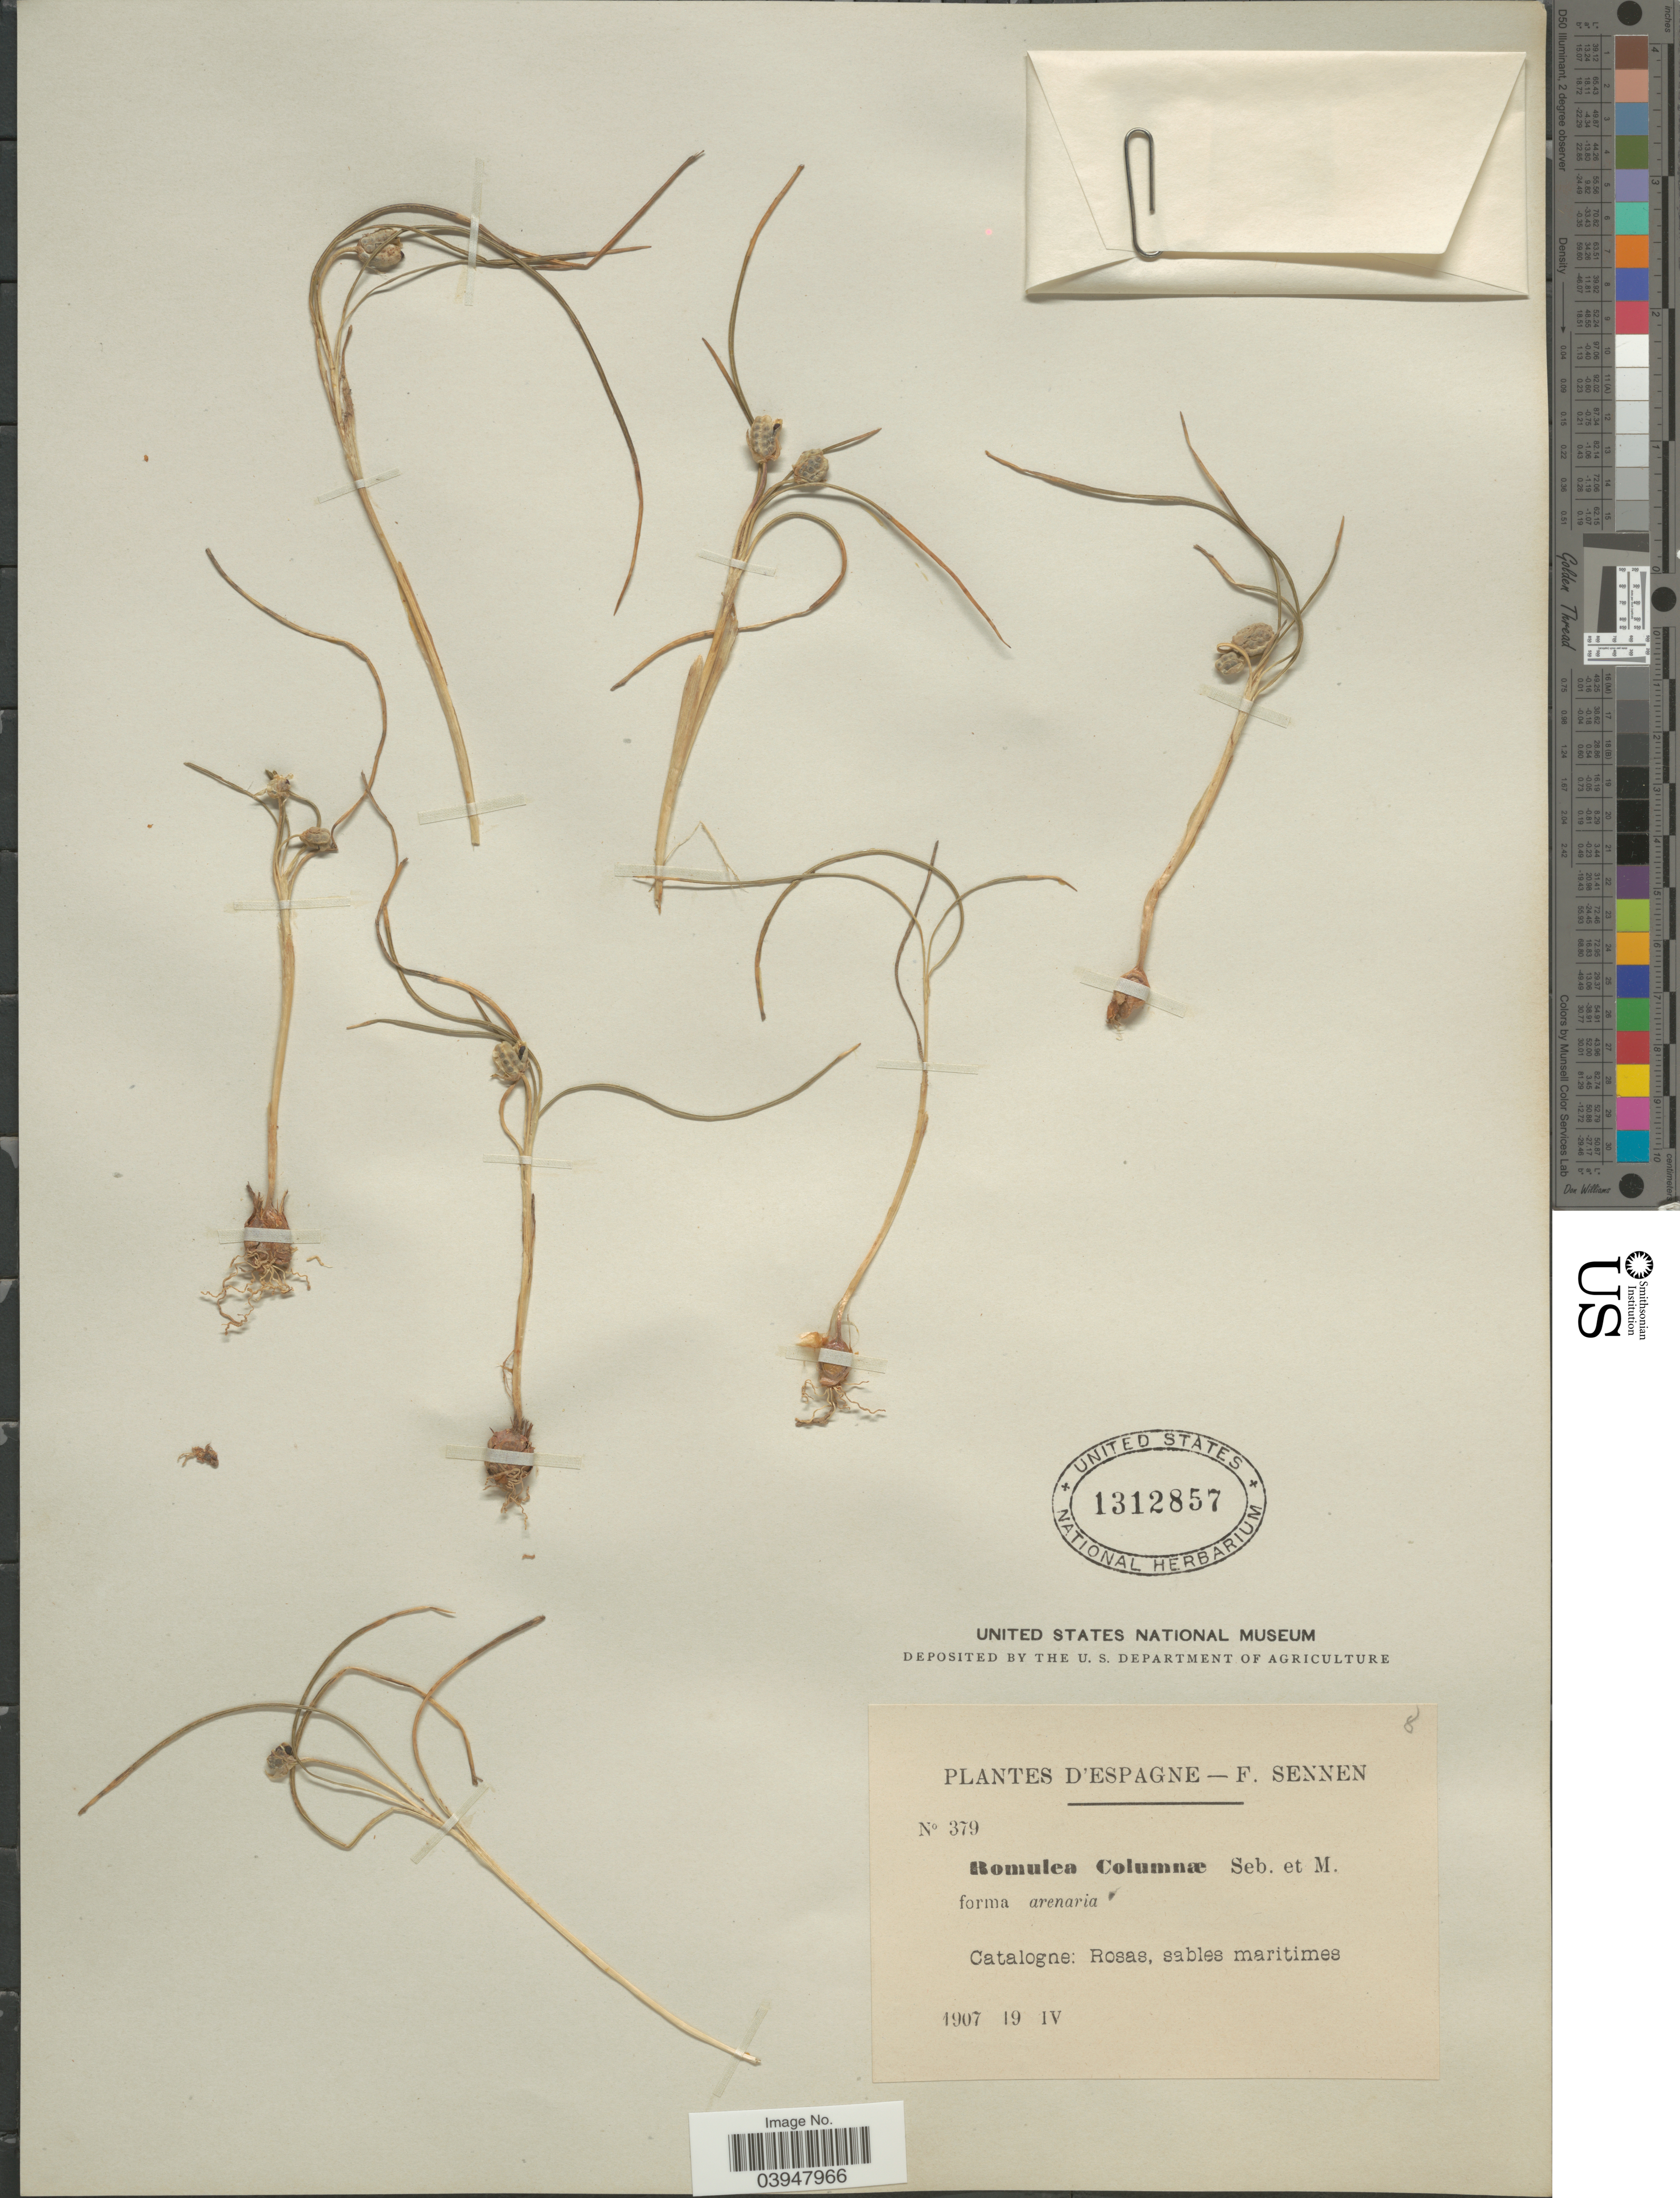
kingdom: Plantae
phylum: Tracheophyta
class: Liliopsida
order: Asparagales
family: Iridaceae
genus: Romulea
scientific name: Romulea columnae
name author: Sebast. & Mauri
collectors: E. Sennen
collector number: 379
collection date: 1907-04-19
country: Spain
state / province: Catalunya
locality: Catalogne: Rosas, sables maritimes.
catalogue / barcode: US 1312857